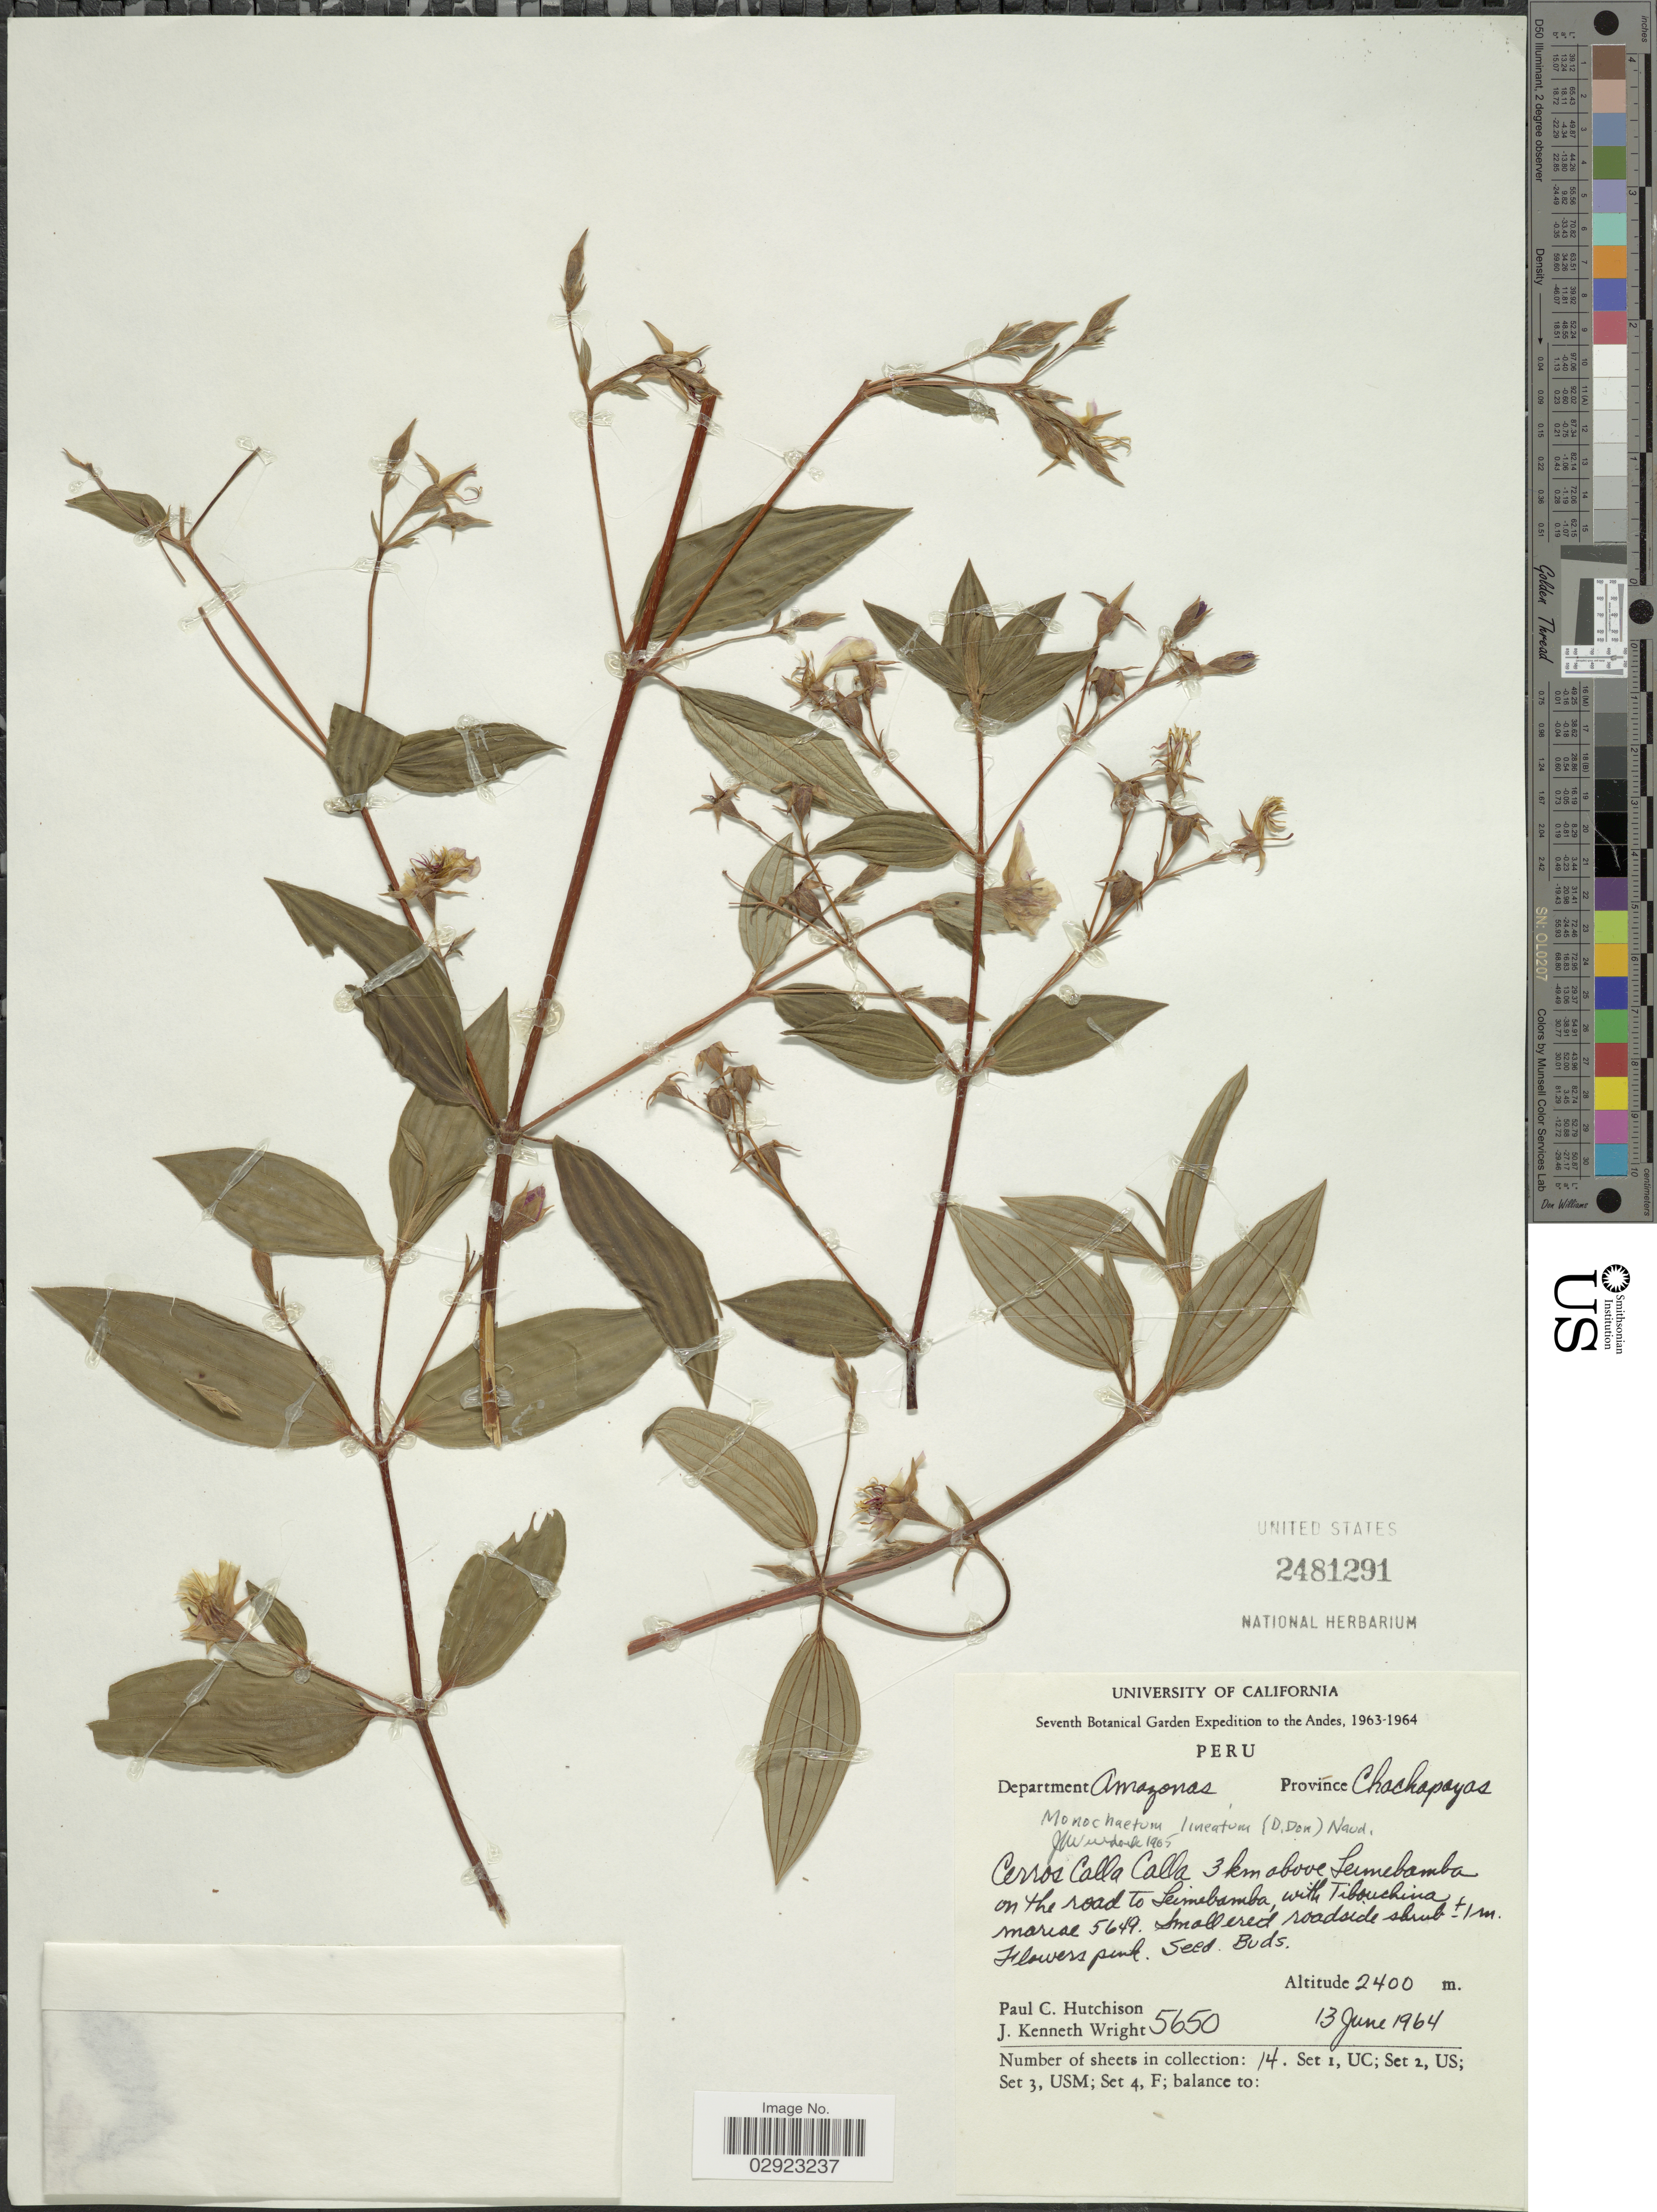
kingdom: Plantae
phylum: Tracheophyta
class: Magnoliopsida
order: Myrtales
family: Melastomataceae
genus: Monochaetum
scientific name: Monochaetum lineatum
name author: (D. Don) Naudin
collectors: P. C. Hutchison & J. K. Wright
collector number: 5650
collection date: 1964-06-13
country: Peru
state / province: Amazonas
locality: Cerros Calla Calla 3 km. above Leimebamba on the road to Leimebamba, Province Chachapoyas, Department Amazonas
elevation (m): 2400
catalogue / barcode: US 2481291